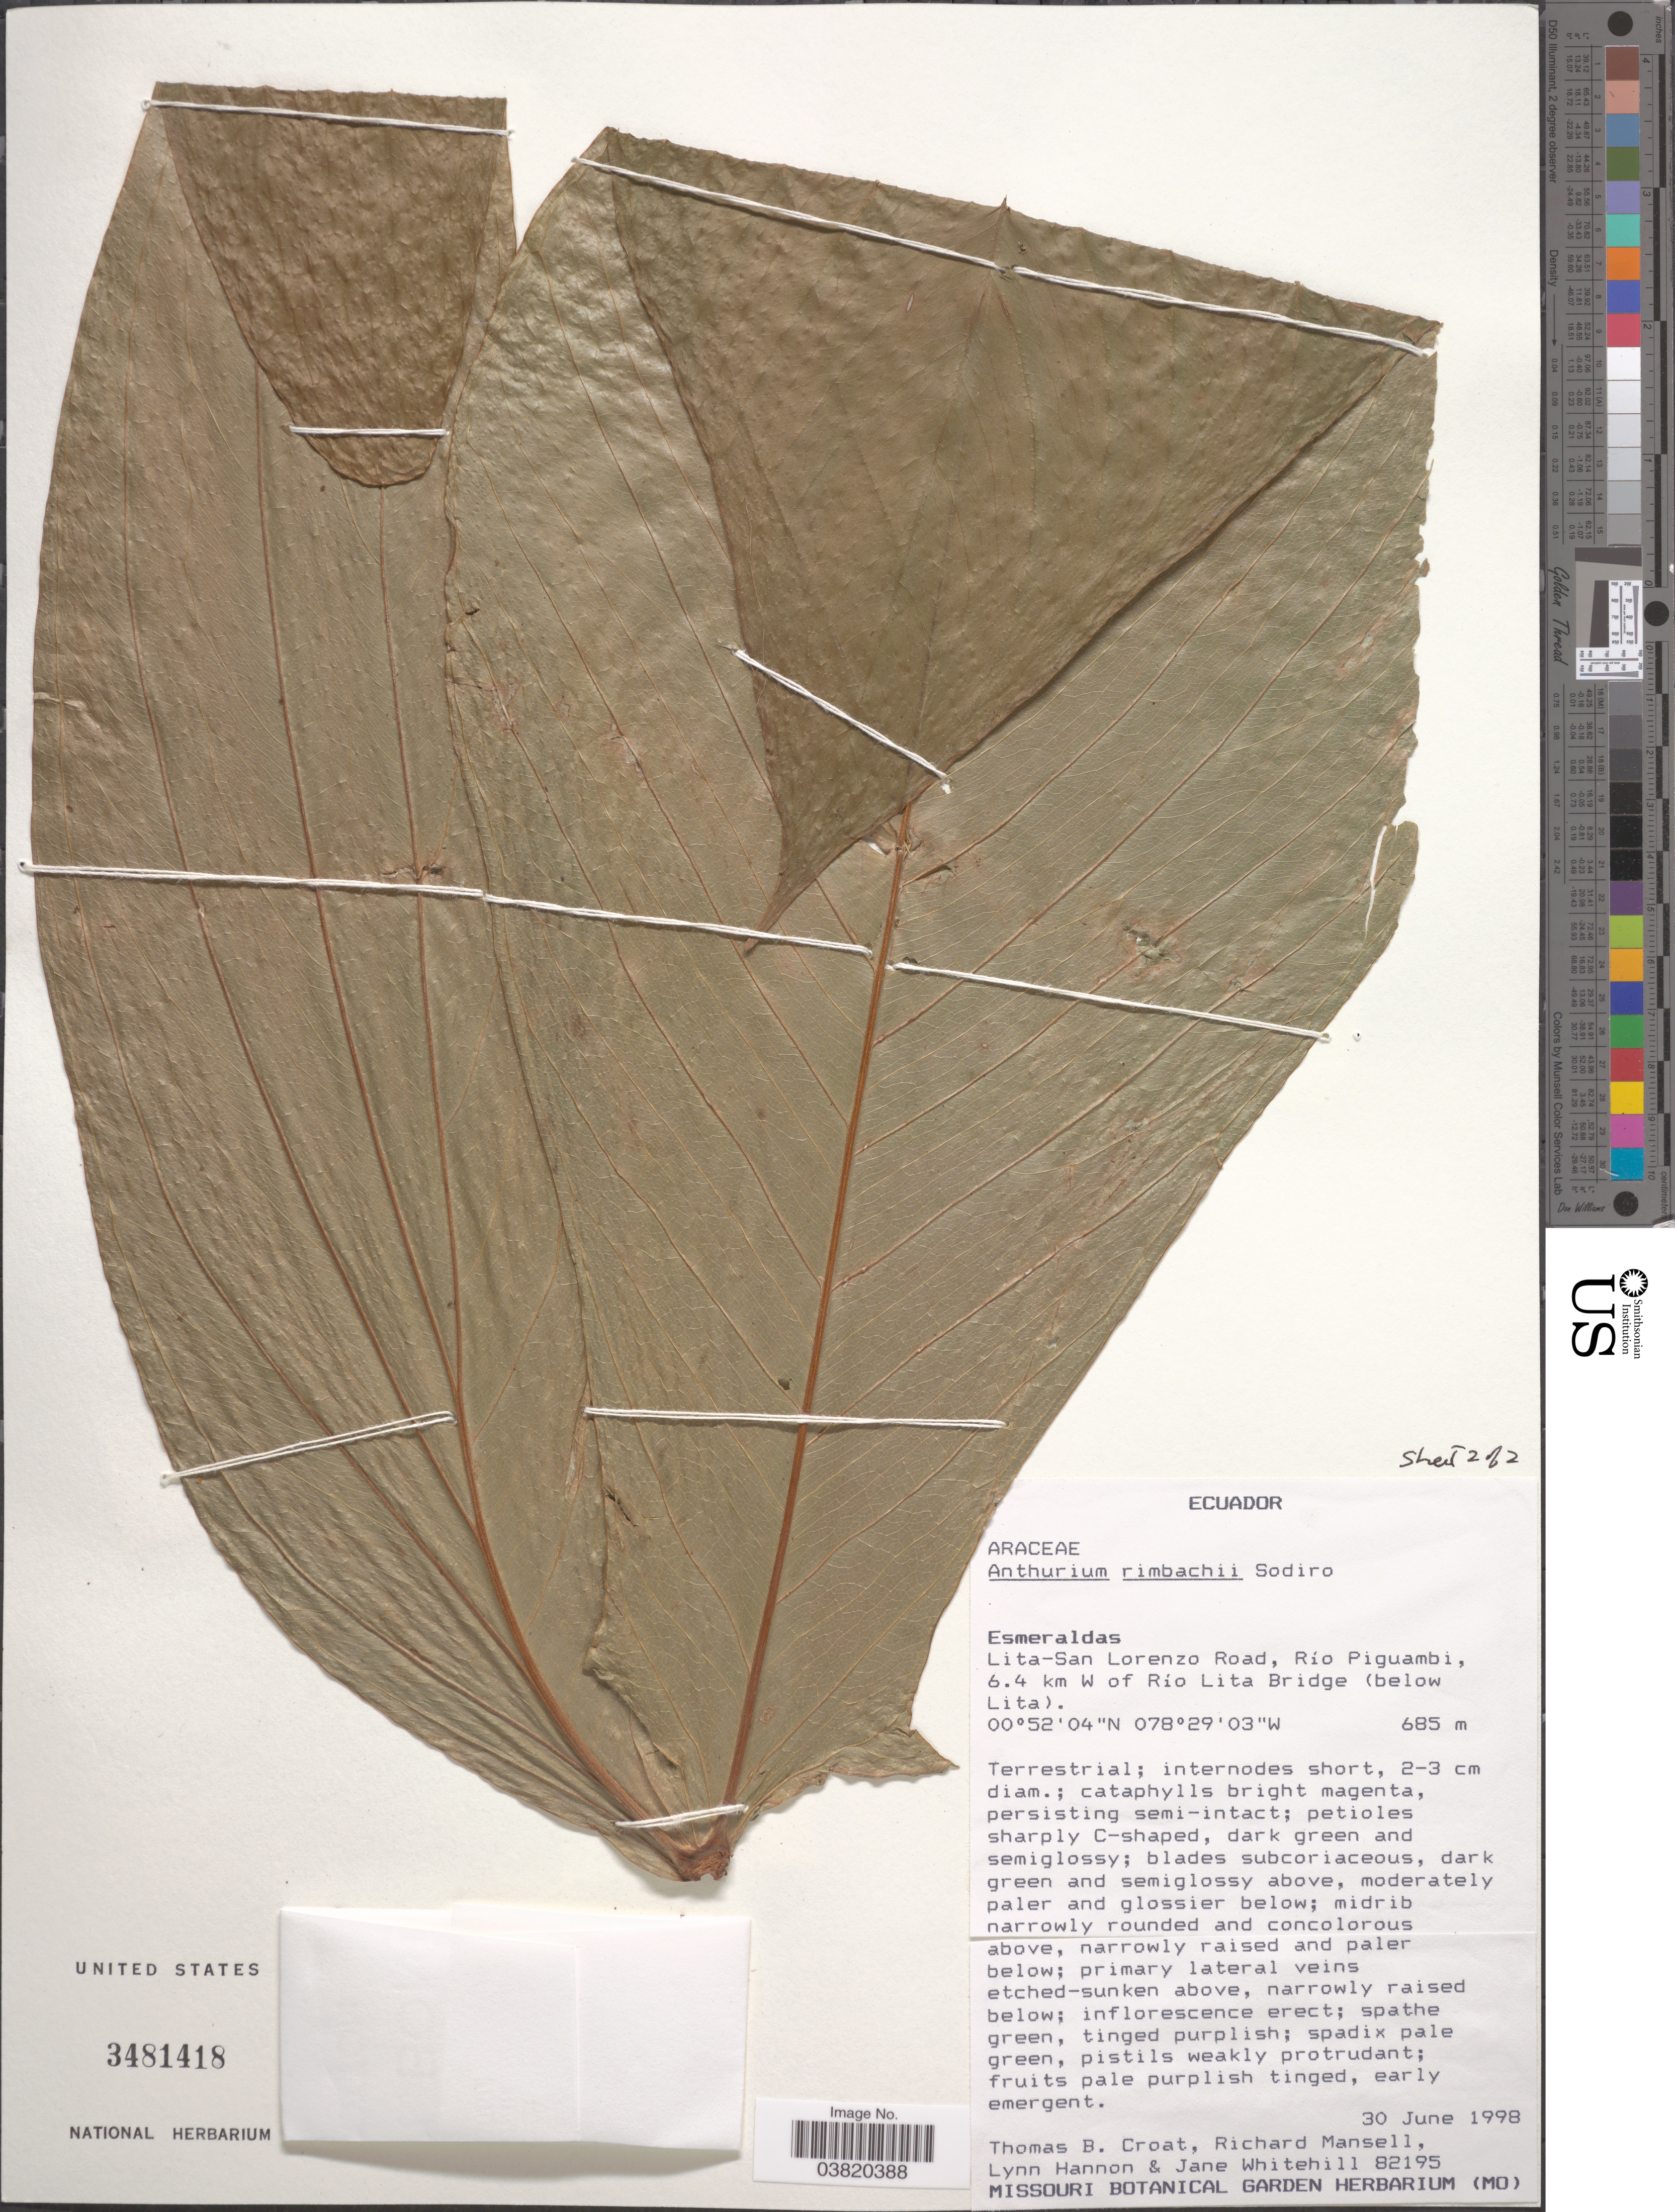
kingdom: Plantae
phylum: Tracheophyta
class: Liliopsida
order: Alismatales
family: Araceae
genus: Anthurium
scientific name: Anthurium rimbachii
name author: Sodiro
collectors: T. B. Croat, R. Mansell, L. Hannon & J. Whitehill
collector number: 82195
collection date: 1998-06-30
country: Ecuador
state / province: Esmeraldas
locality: Lita-San Lorenzo Road, Río Piguambi, 6.4 km W of Río Lita Bridge (below Lita).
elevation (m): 685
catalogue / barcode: US 3481418